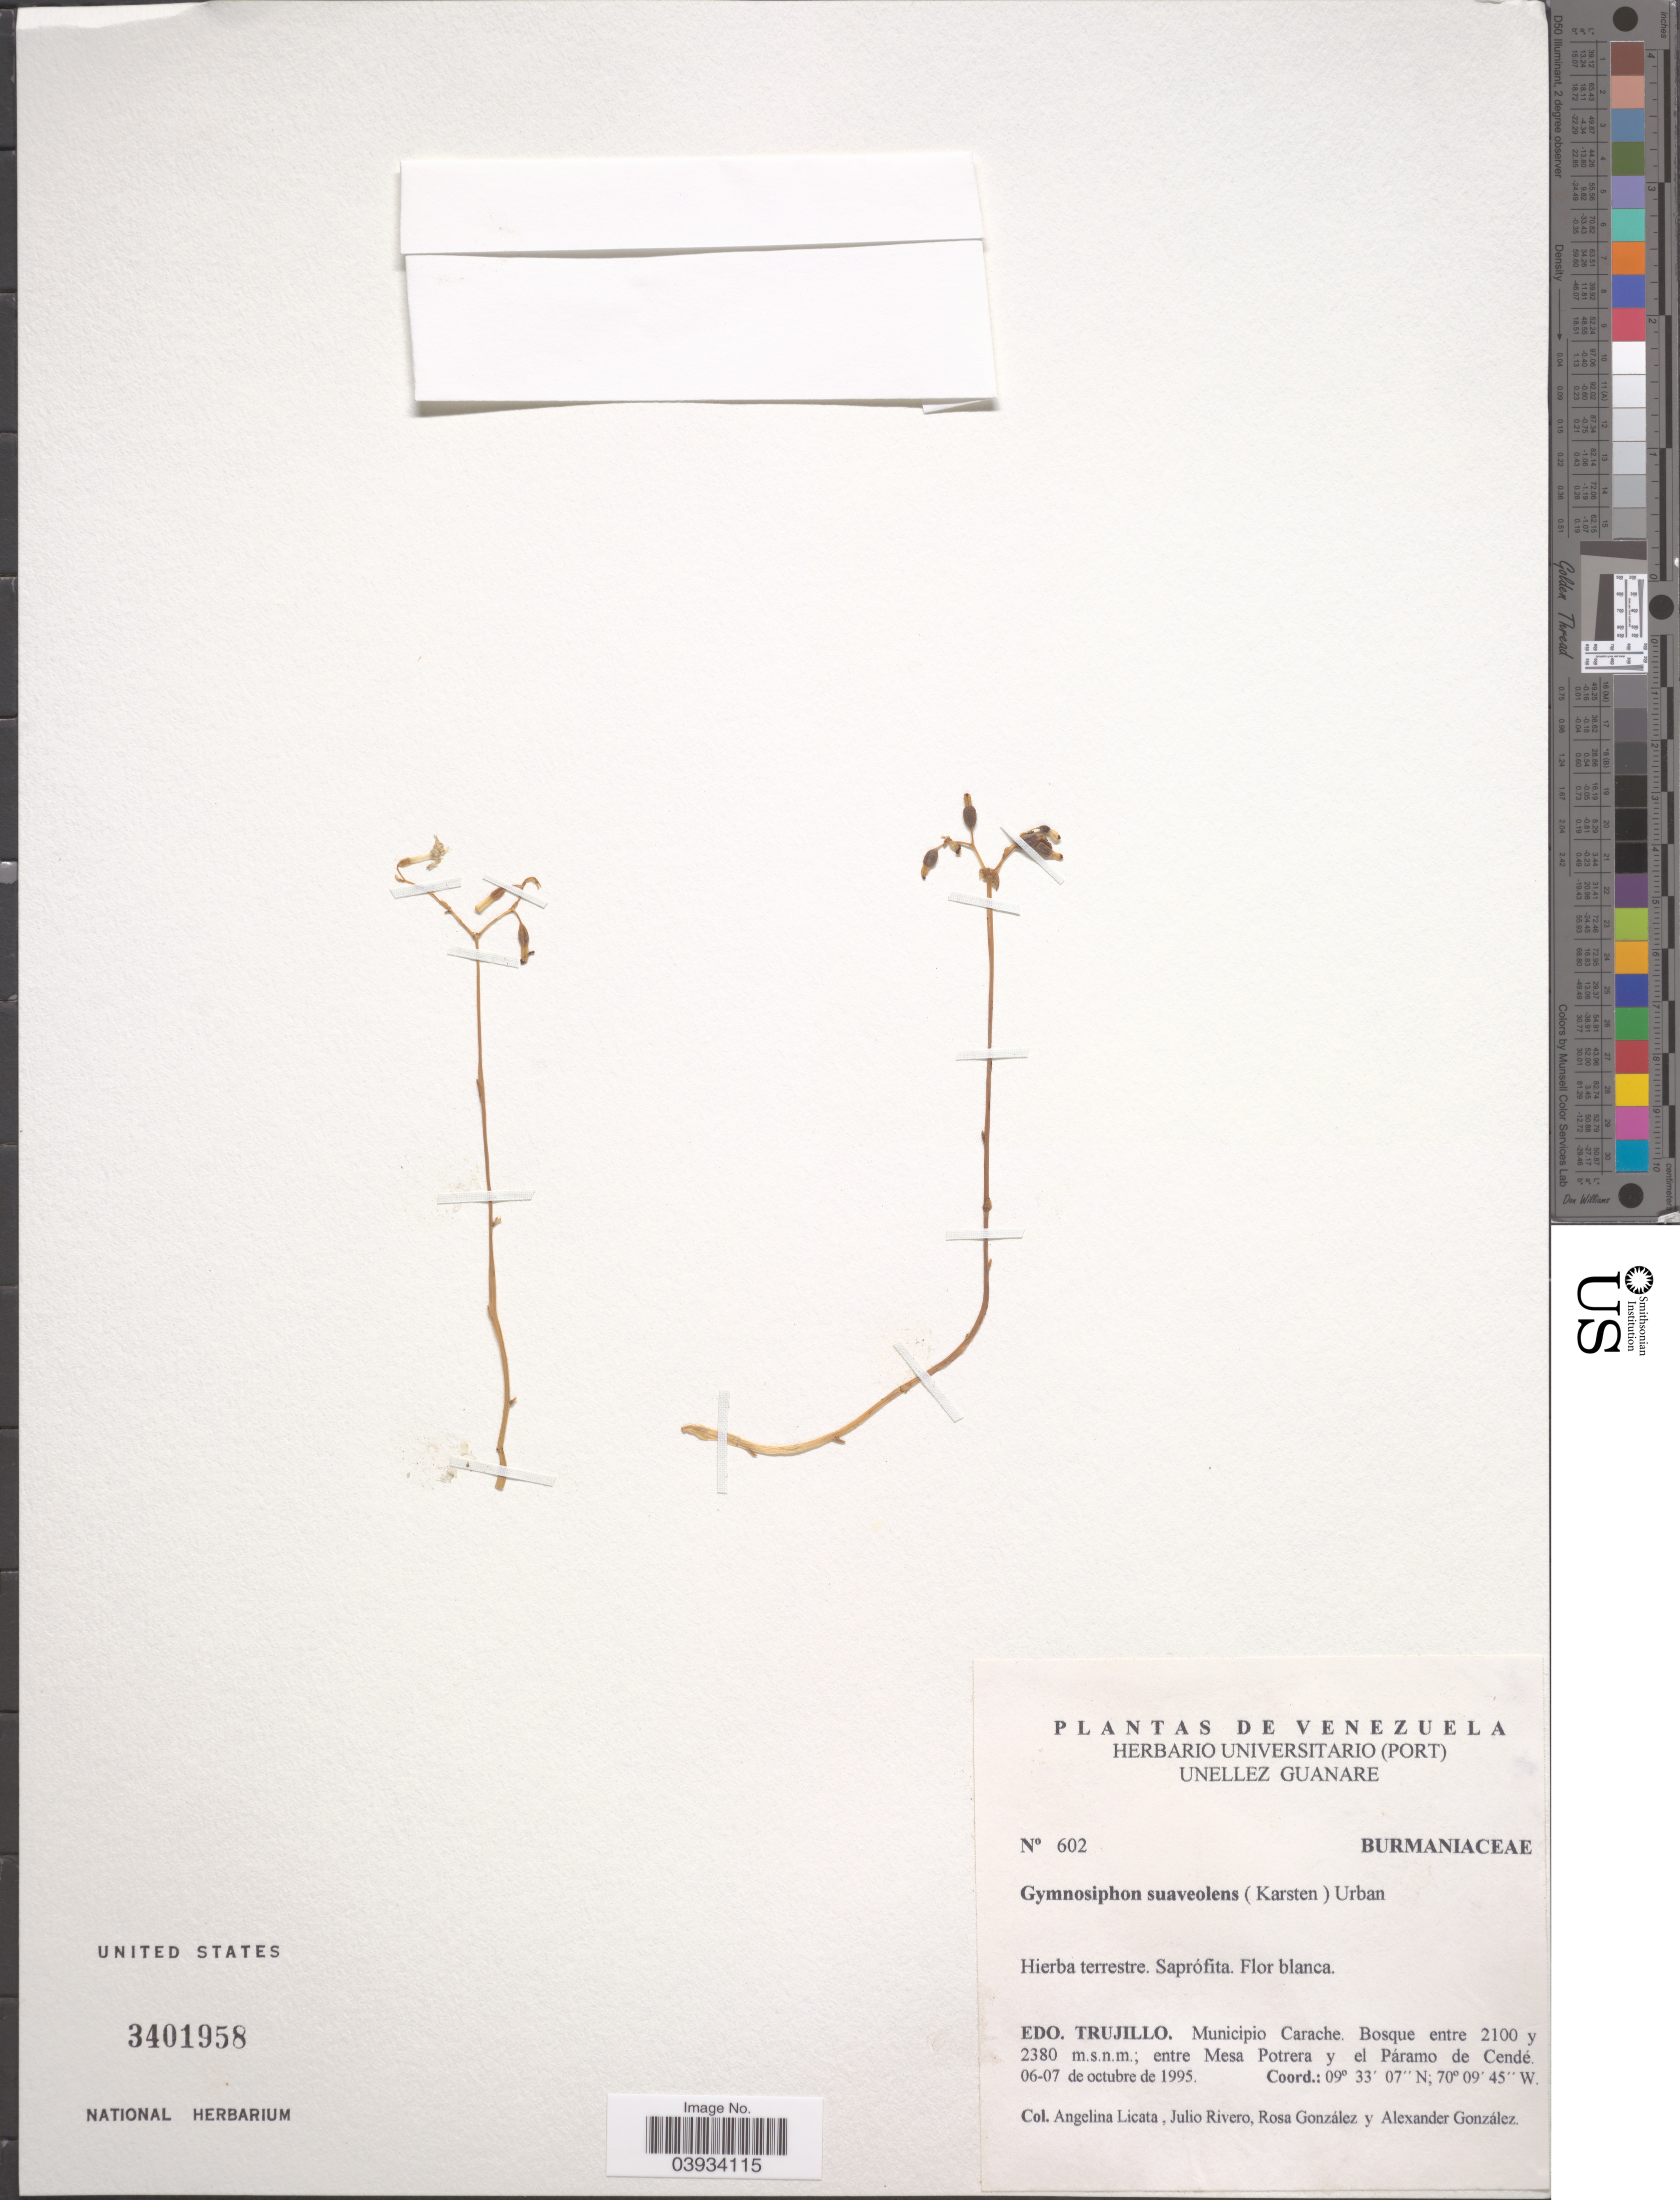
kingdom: Plantae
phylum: Tracheophyta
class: Liliopsida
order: Dioscoreales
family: Burmanniaceae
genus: Gymnosiphon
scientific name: Gymnosiphon suaveolens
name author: (H. Karst.) Urb.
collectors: A. Licata, J. Rivero, R. González & A. C. González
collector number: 602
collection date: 1995-10-06/1995-10-07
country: Venezuela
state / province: Trujillo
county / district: Carache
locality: Mesa Portera y el Páramo de Cendé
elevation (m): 2100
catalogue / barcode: US 3401958